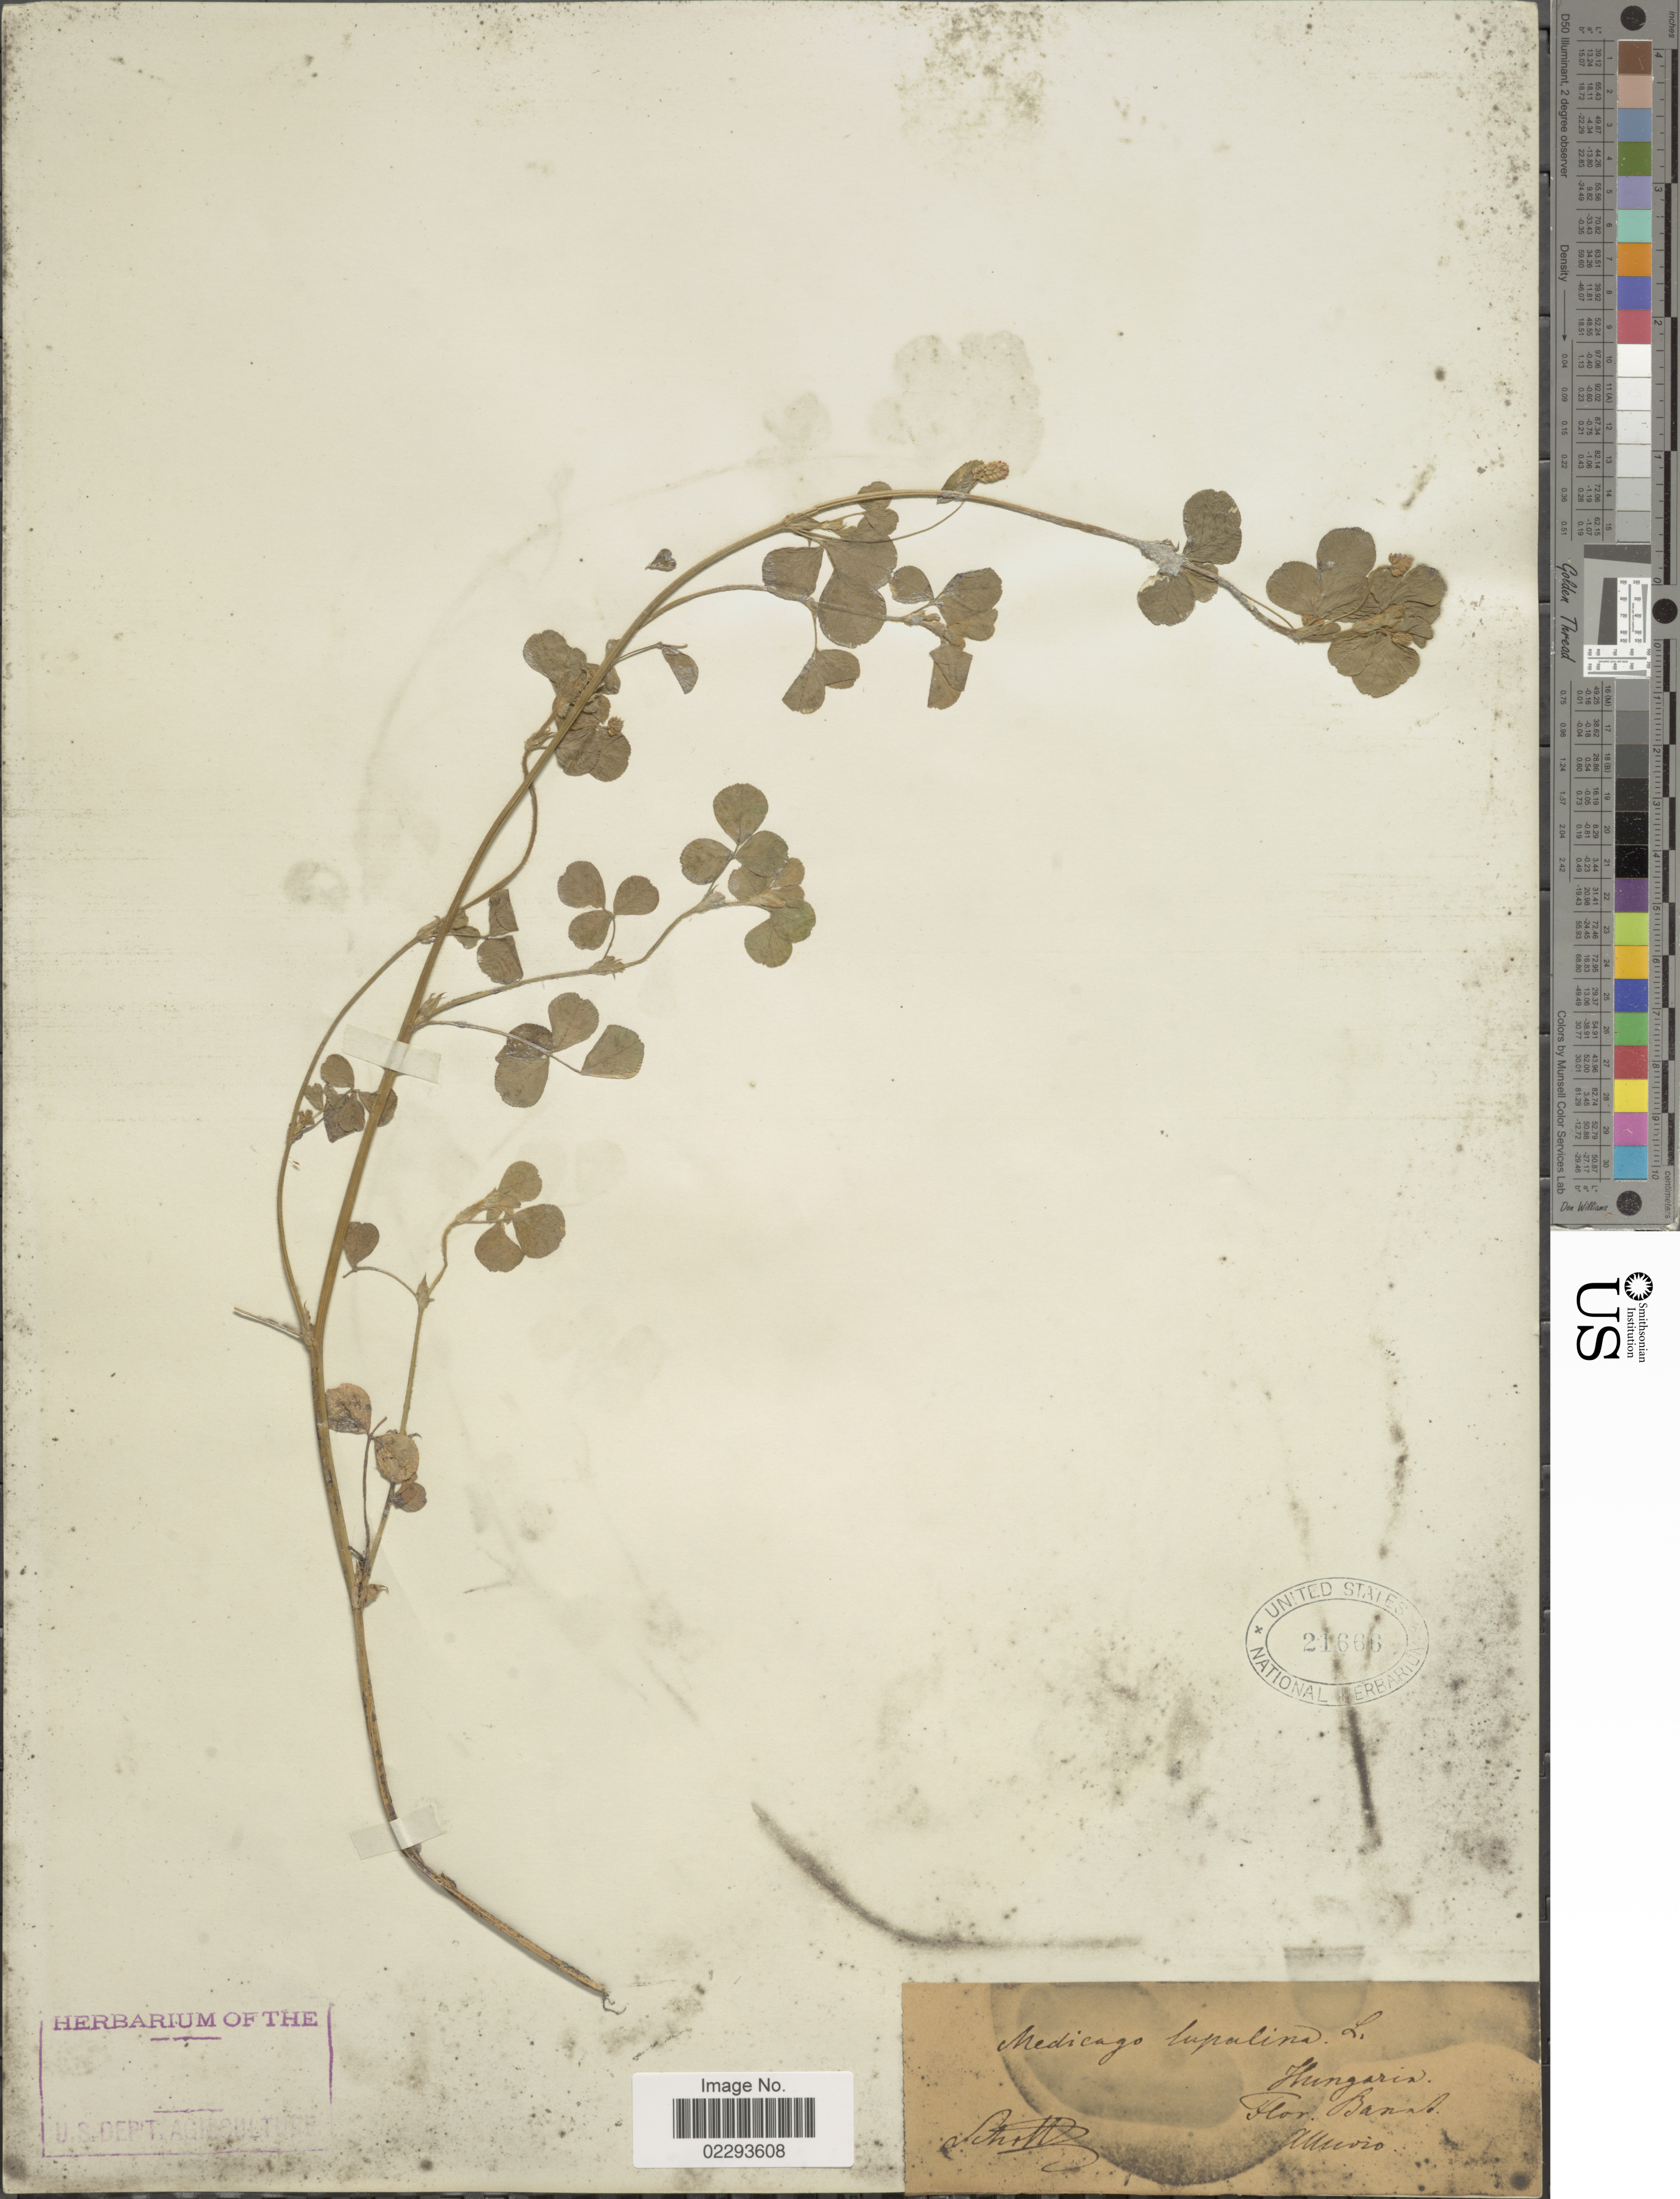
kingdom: Plantae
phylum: Tracheophyta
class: Magnoliopsida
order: Fabales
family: Fabaceae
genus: Medicago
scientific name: Medicago lupulina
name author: L.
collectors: Schott, --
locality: Hungaria, Flor. Banat, Alluvio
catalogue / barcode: US 24666